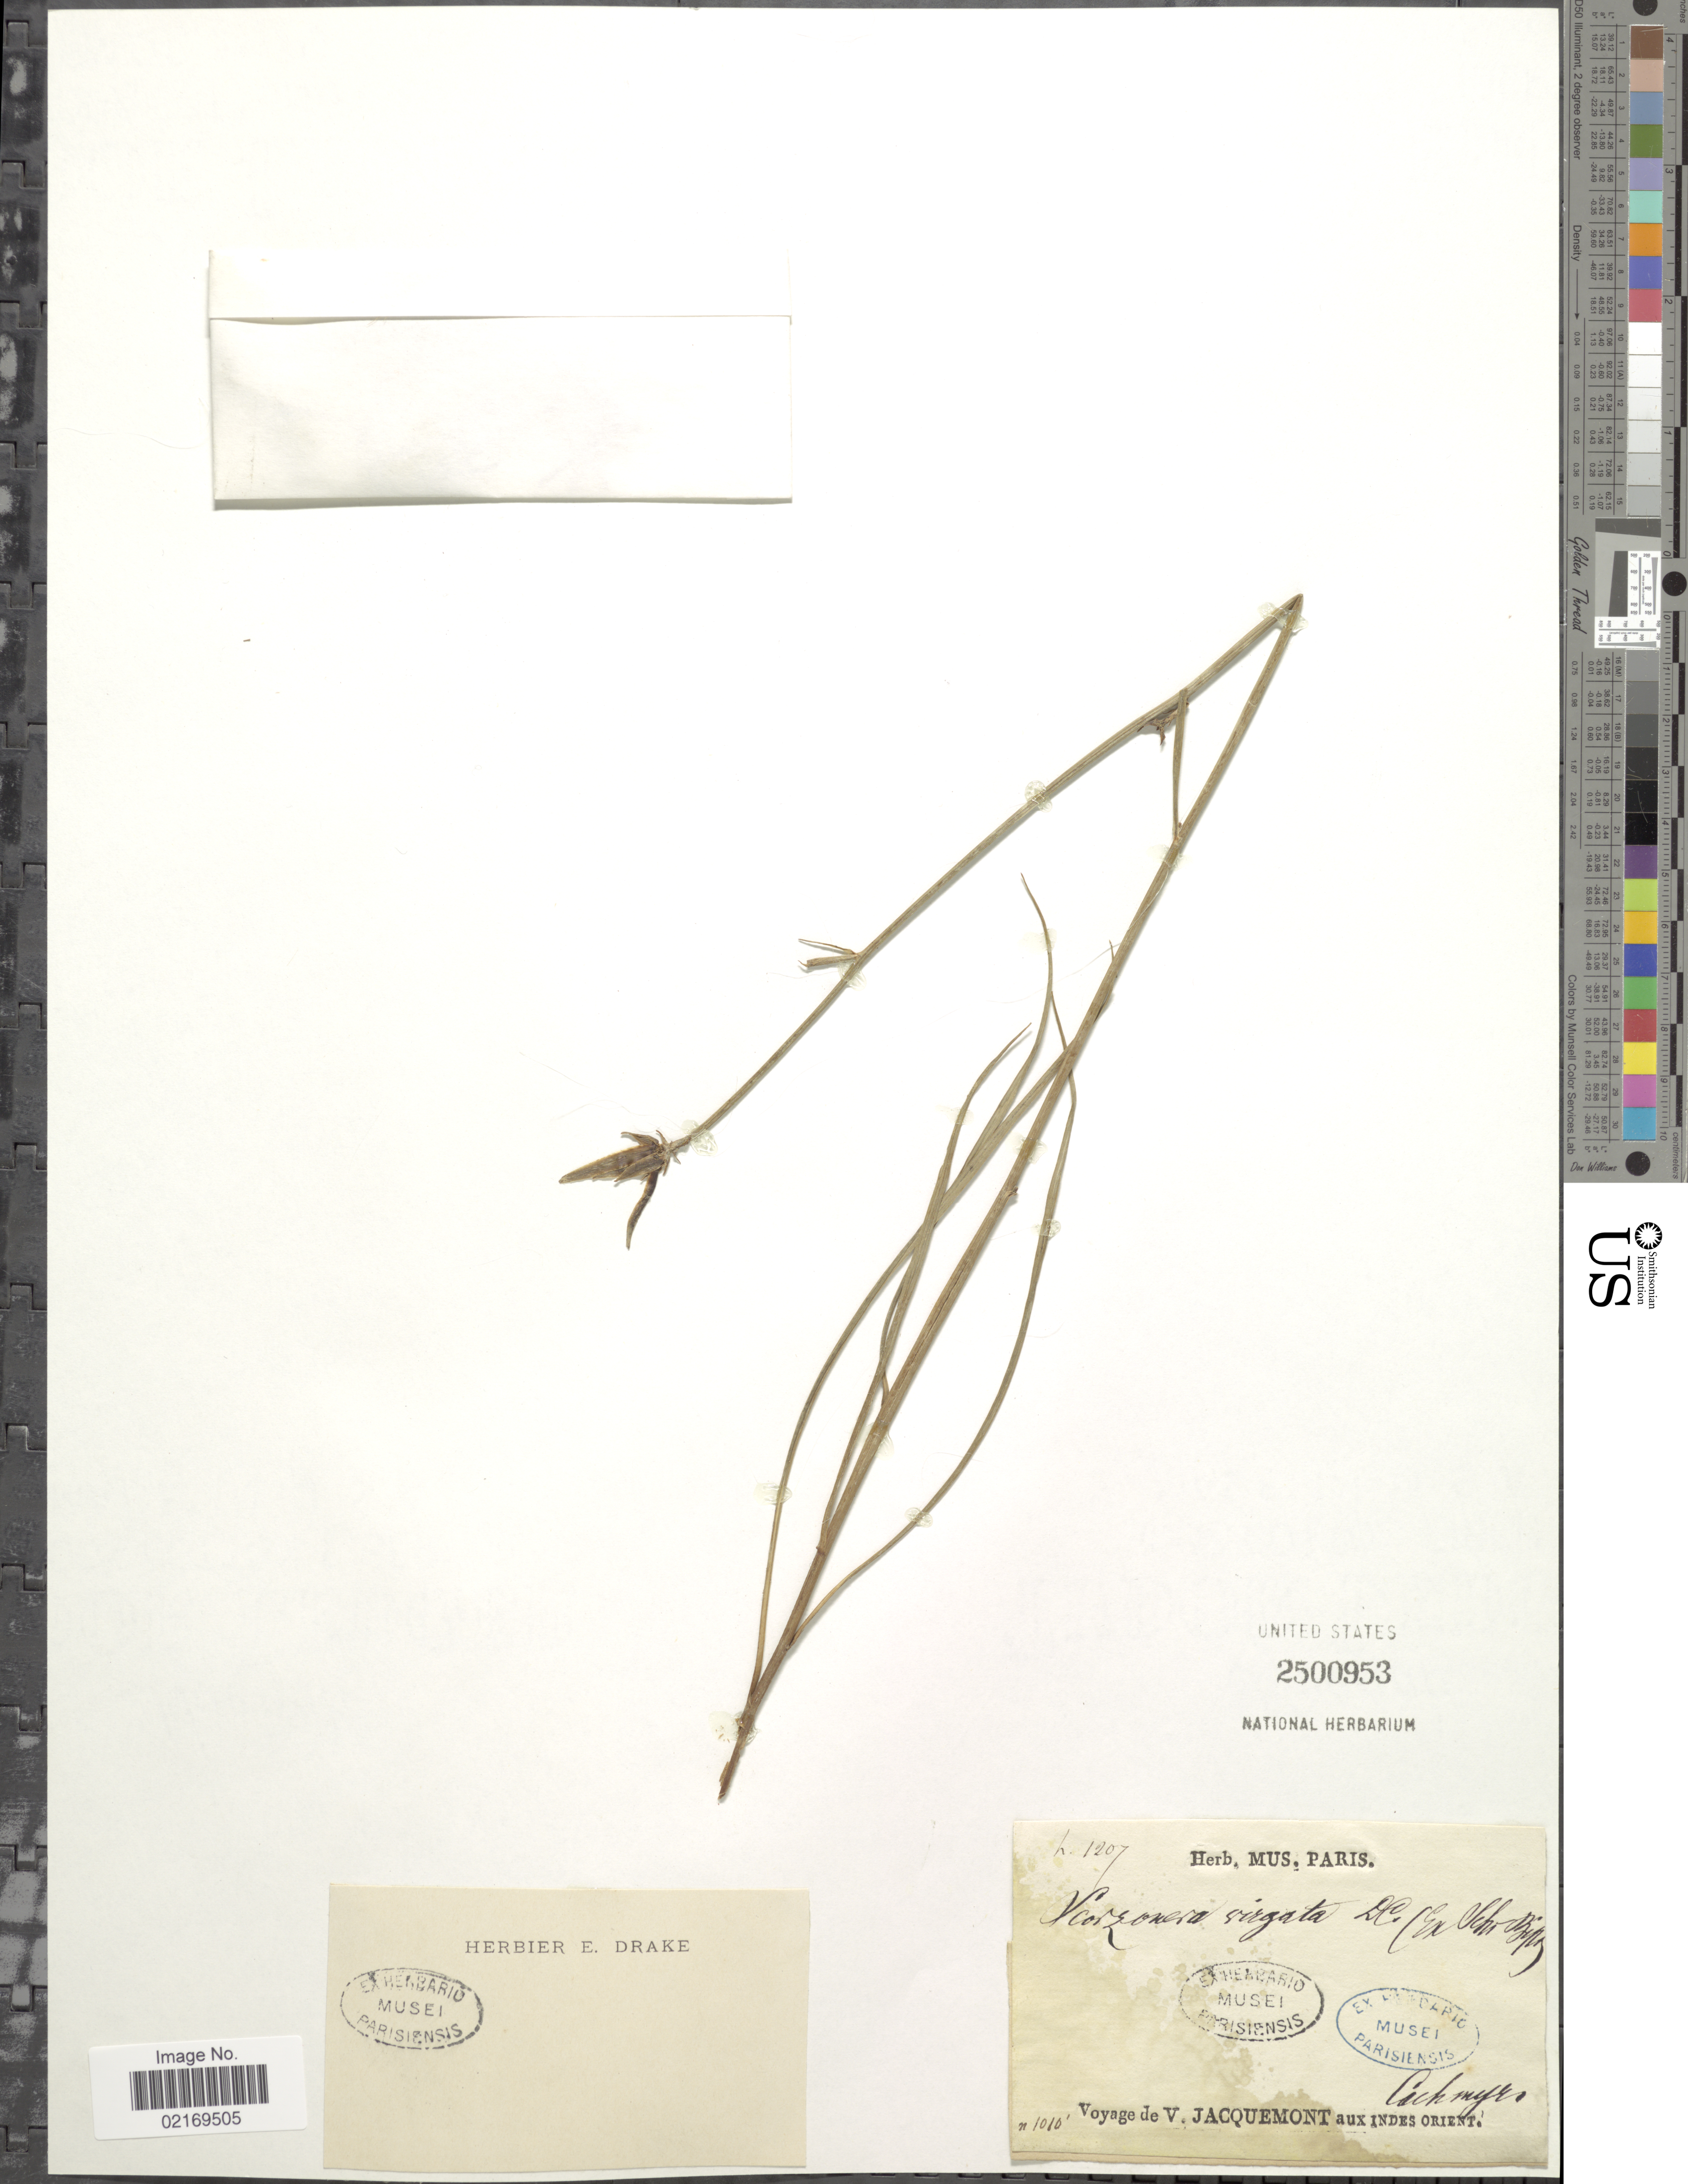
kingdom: Plantae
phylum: Tracheophyta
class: Magnoliopsida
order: Asterales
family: Asteraceae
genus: Scorzonera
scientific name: Scorzonera virgata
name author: DC.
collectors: V. Jacquemont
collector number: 1207*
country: India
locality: Cachinger, aux indes orient. [interpreted]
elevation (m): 308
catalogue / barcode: US 2500953